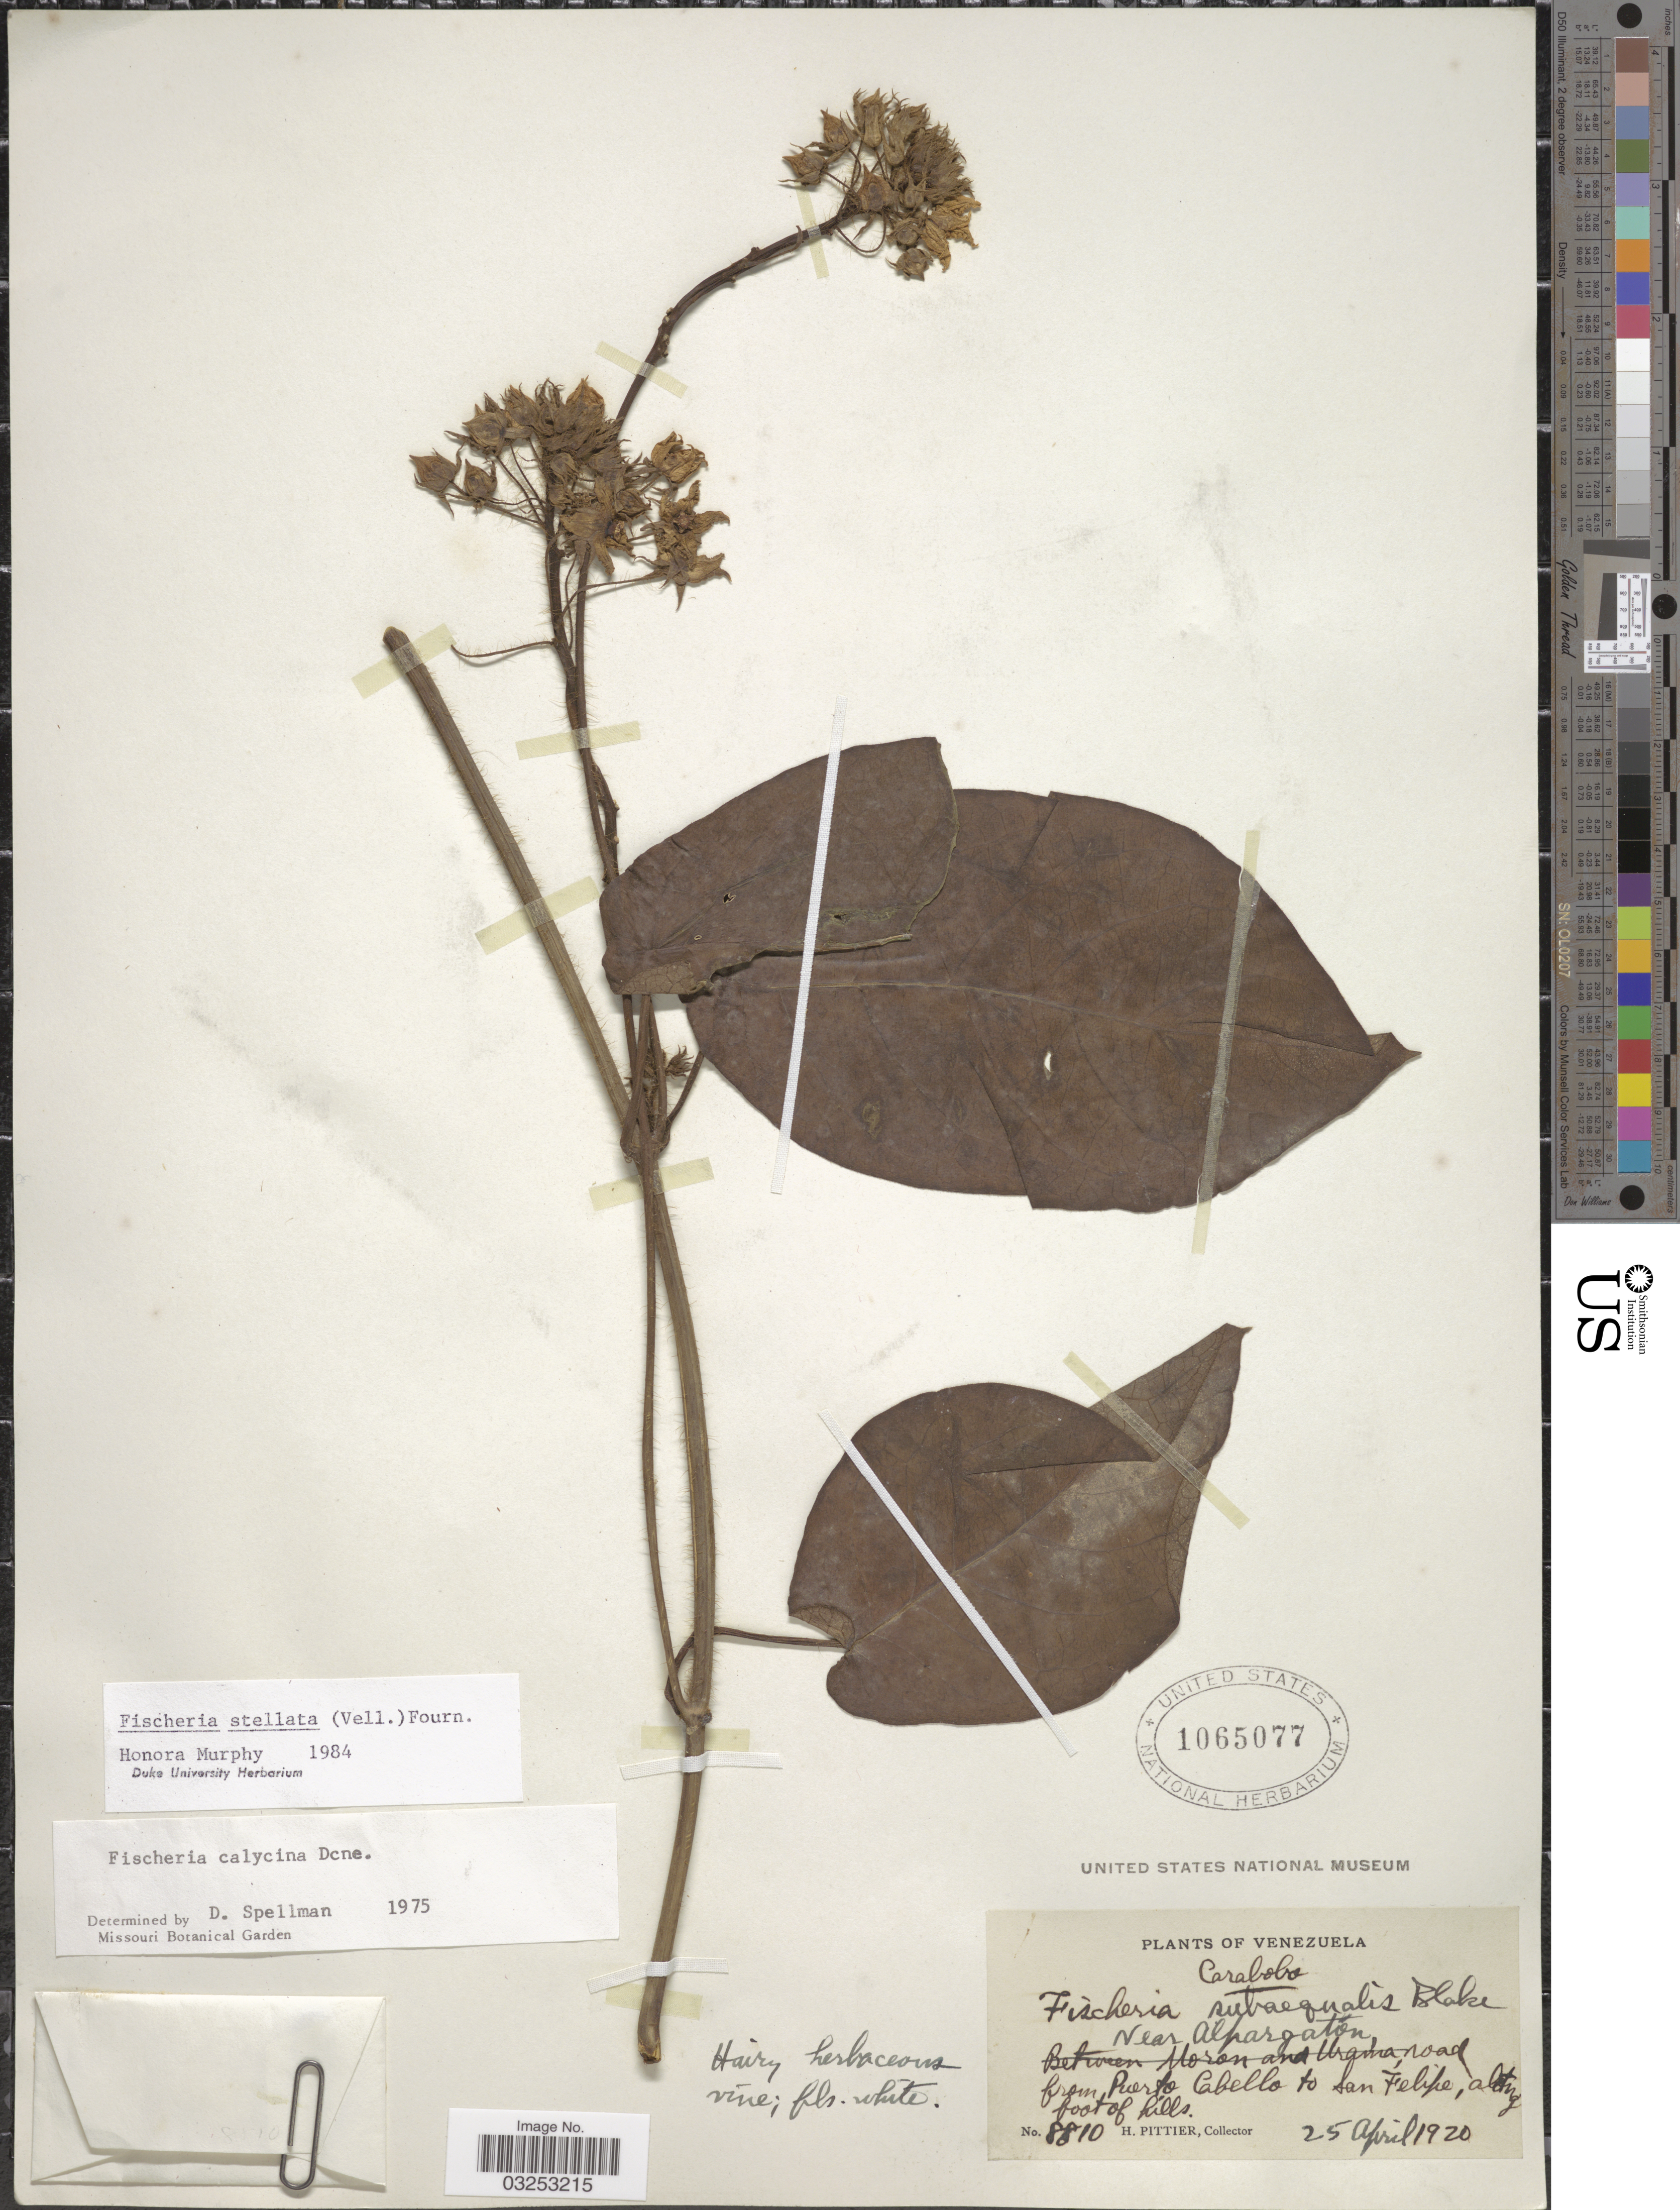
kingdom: Plantae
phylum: Tracheophyta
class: Magnoliopsida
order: Gentianales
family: Apocynaceae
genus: Fischeria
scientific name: Fischeria stellata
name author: (Vell.) E. Fourn.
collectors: H. F. Pittier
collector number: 8810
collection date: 1920-04-25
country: Venezuela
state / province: Carabobo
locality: Near Alparagatón. Road from Puerto Cabello to San Felipe, along foot of hills.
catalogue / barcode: US 1065077